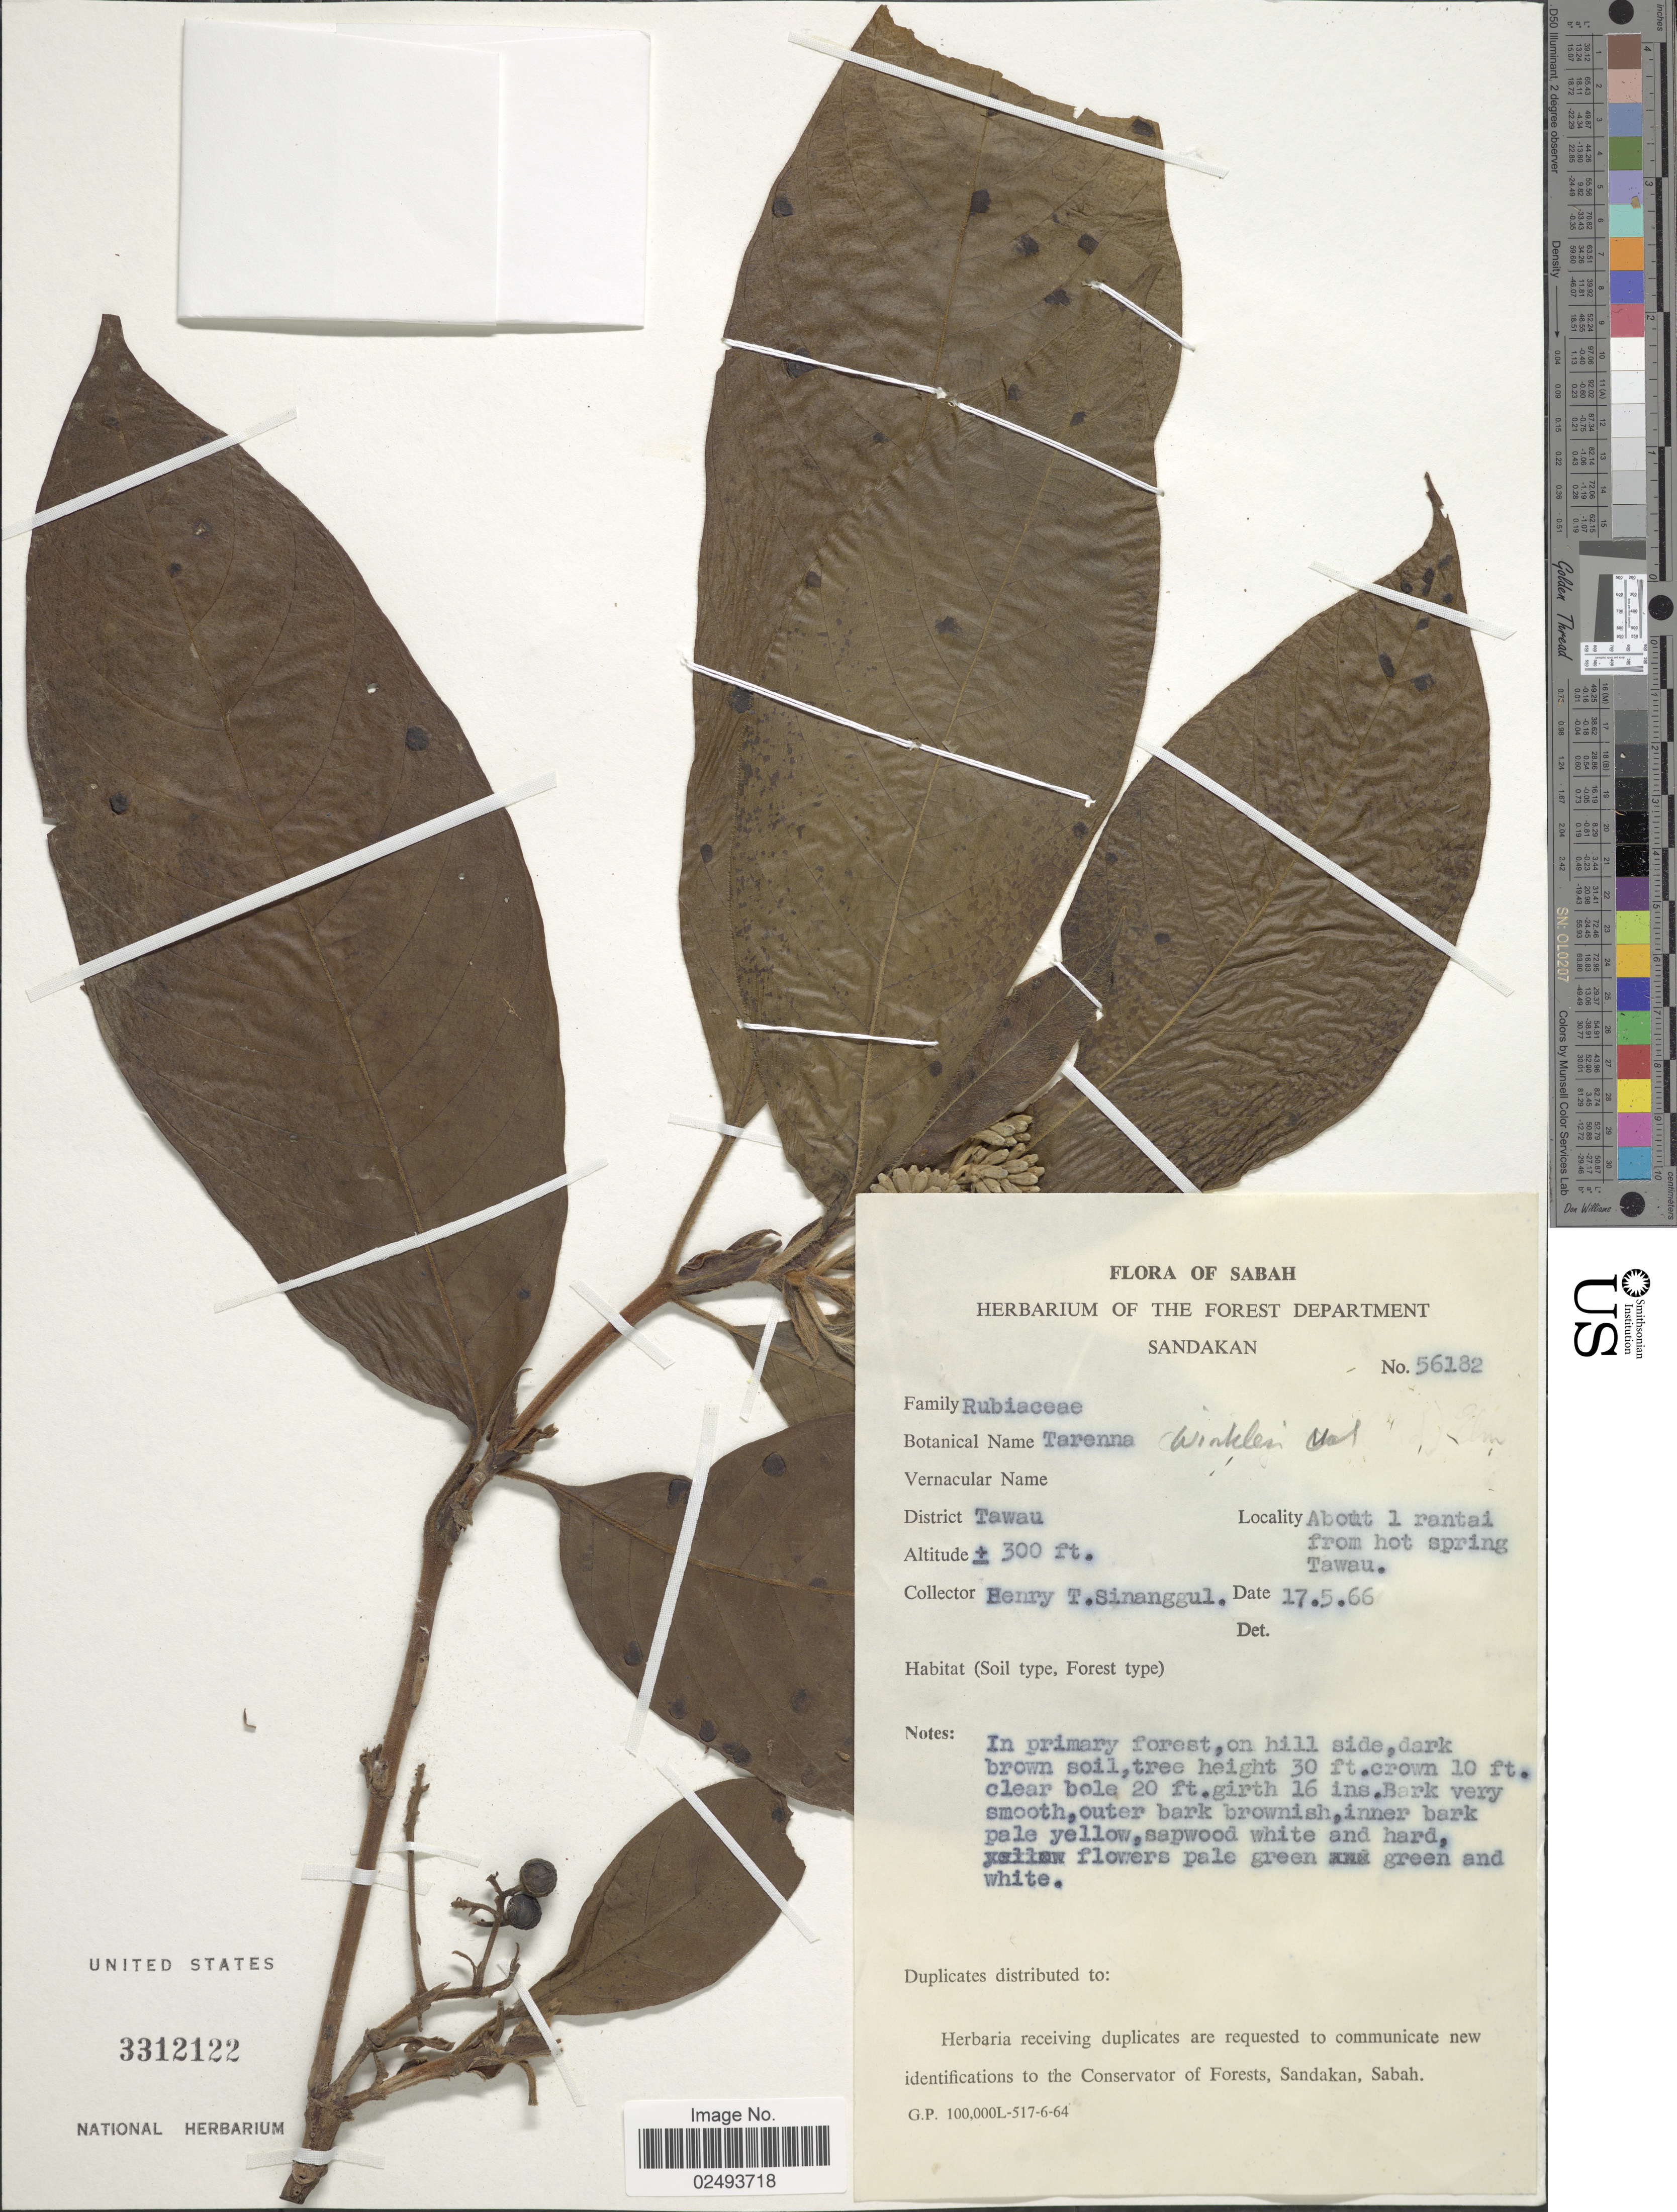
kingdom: Plantae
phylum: Tracheophyta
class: Magnoliopsida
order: Gentianales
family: Rubiaceae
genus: Tarenna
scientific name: Tarenna winkleri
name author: Valeton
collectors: H. Sinanggol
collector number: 56182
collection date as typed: Transcribed d/m/y: 17/5/66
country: Malaysia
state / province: Sabah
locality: Sandakan, Sabah, District Tawau, about 1 rantai from hot spring Tawau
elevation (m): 91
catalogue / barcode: US 3312122